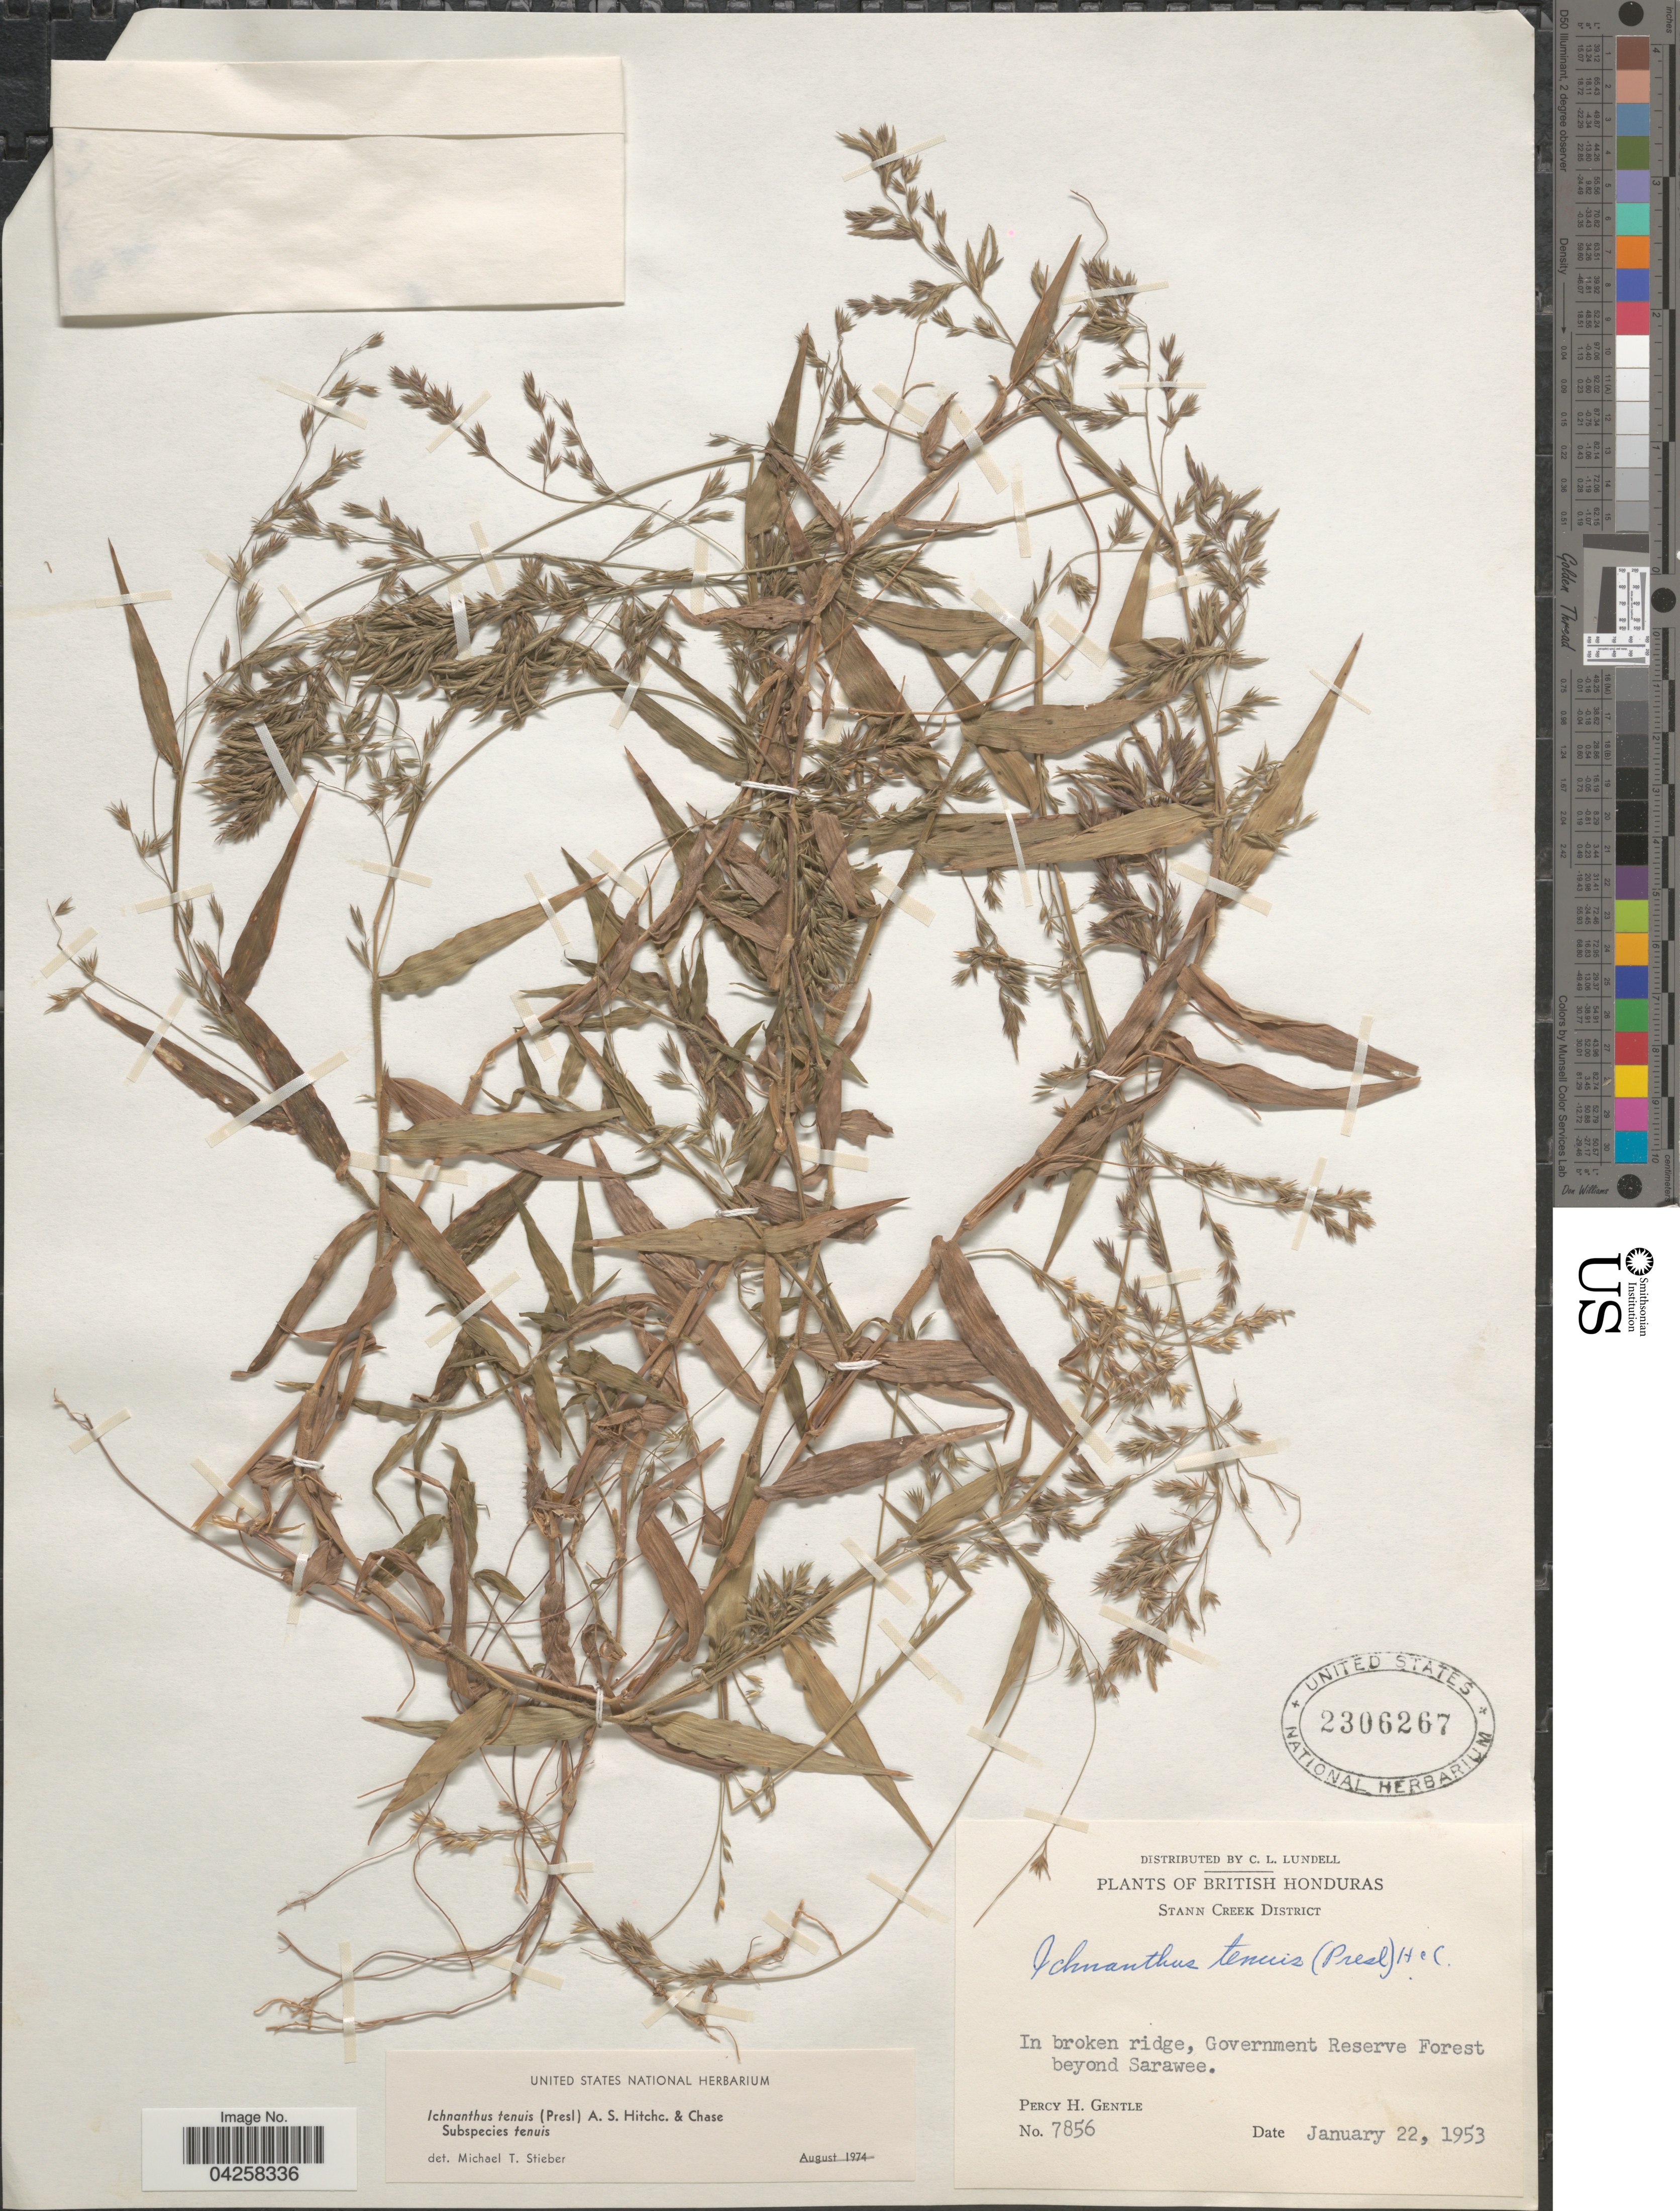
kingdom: Plantae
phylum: Tracheophyta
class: Liliopsida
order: Poales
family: Poaceae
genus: Ichnanthus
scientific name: Ichnanthus tenuis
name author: (J. Presl) Hitchc. & Chase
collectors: P. H. Gentle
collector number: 7856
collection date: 1953-01-22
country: Belize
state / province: Stann Creek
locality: British Honduras. Stann Creek District. In broken ridge, Government Reserve Forest beyond Sarawee.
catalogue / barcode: US 2306267